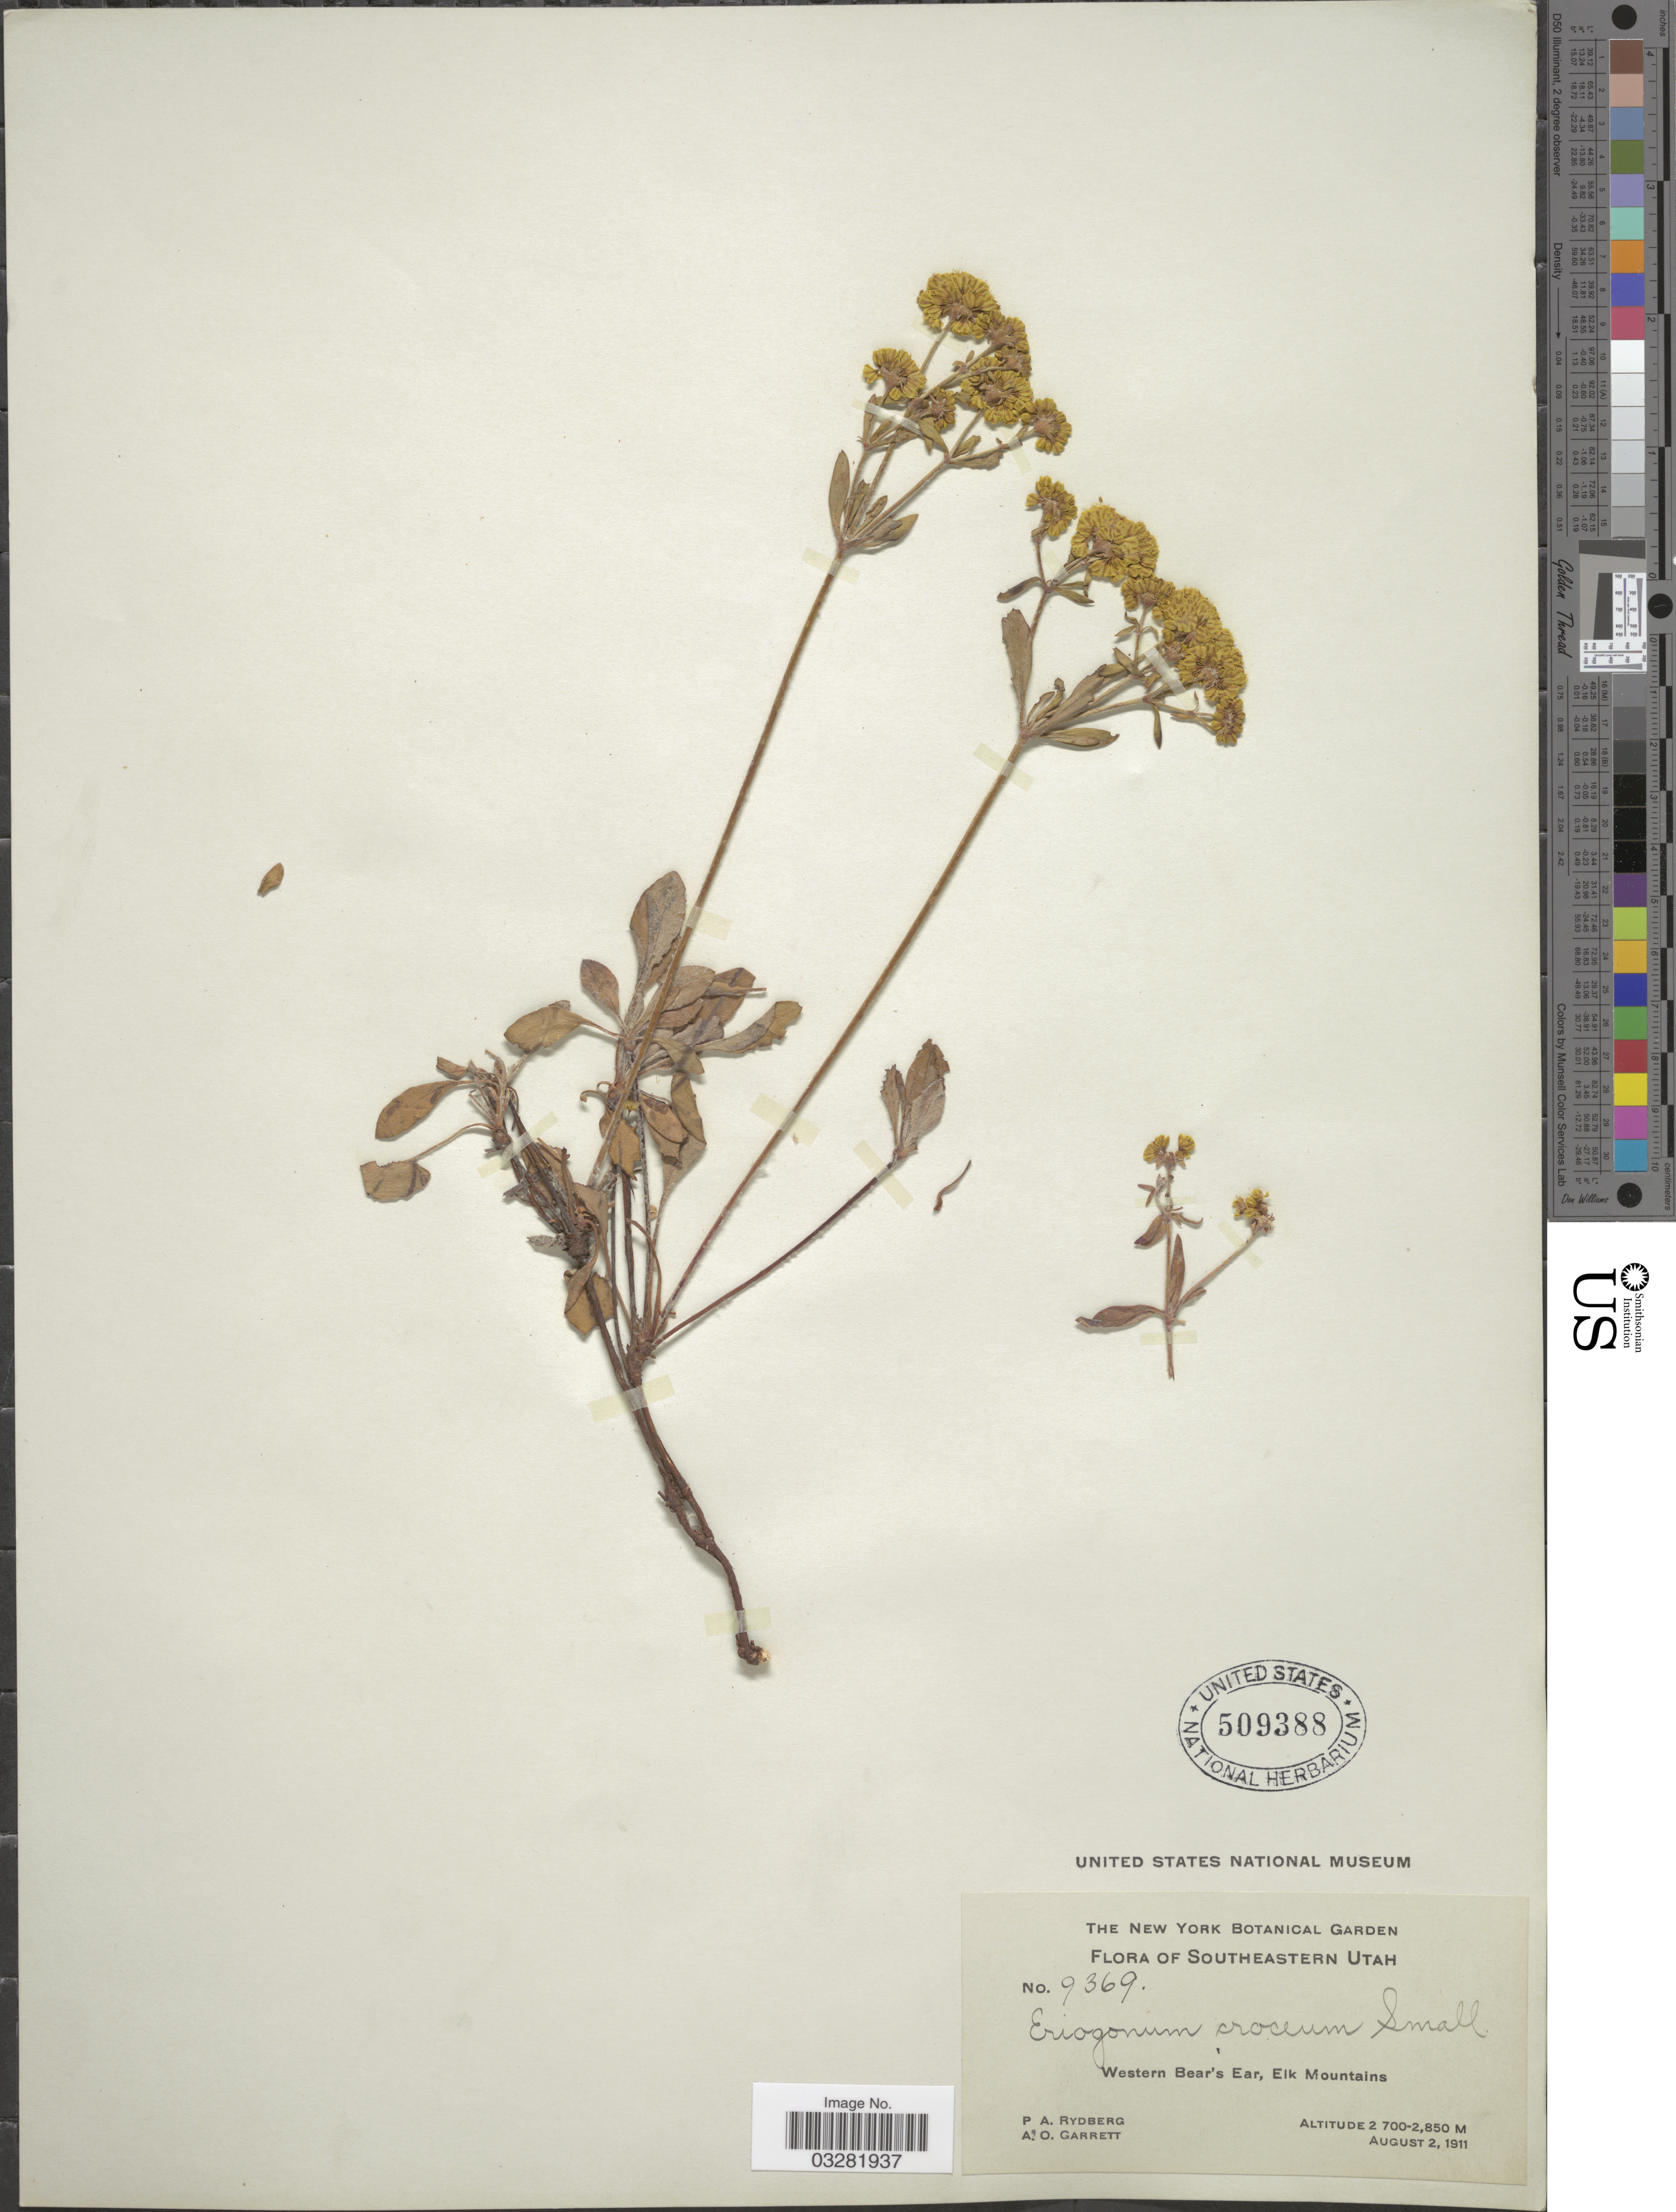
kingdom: Plantae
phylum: Tracheophyta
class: Magnoliopsida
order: Caryophyllales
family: Polygonaceae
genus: Eriogonum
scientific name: Eriogonum umbellatum var. subaridum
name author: S. Stokes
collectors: P. A. Rydberg & A. O. Garrett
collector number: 9369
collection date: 1911-08-02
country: United States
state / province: Utah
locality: Southeastern Utah. Western Bear's Ear, Elk Mountains.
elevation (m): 2700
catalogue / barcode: US 509388